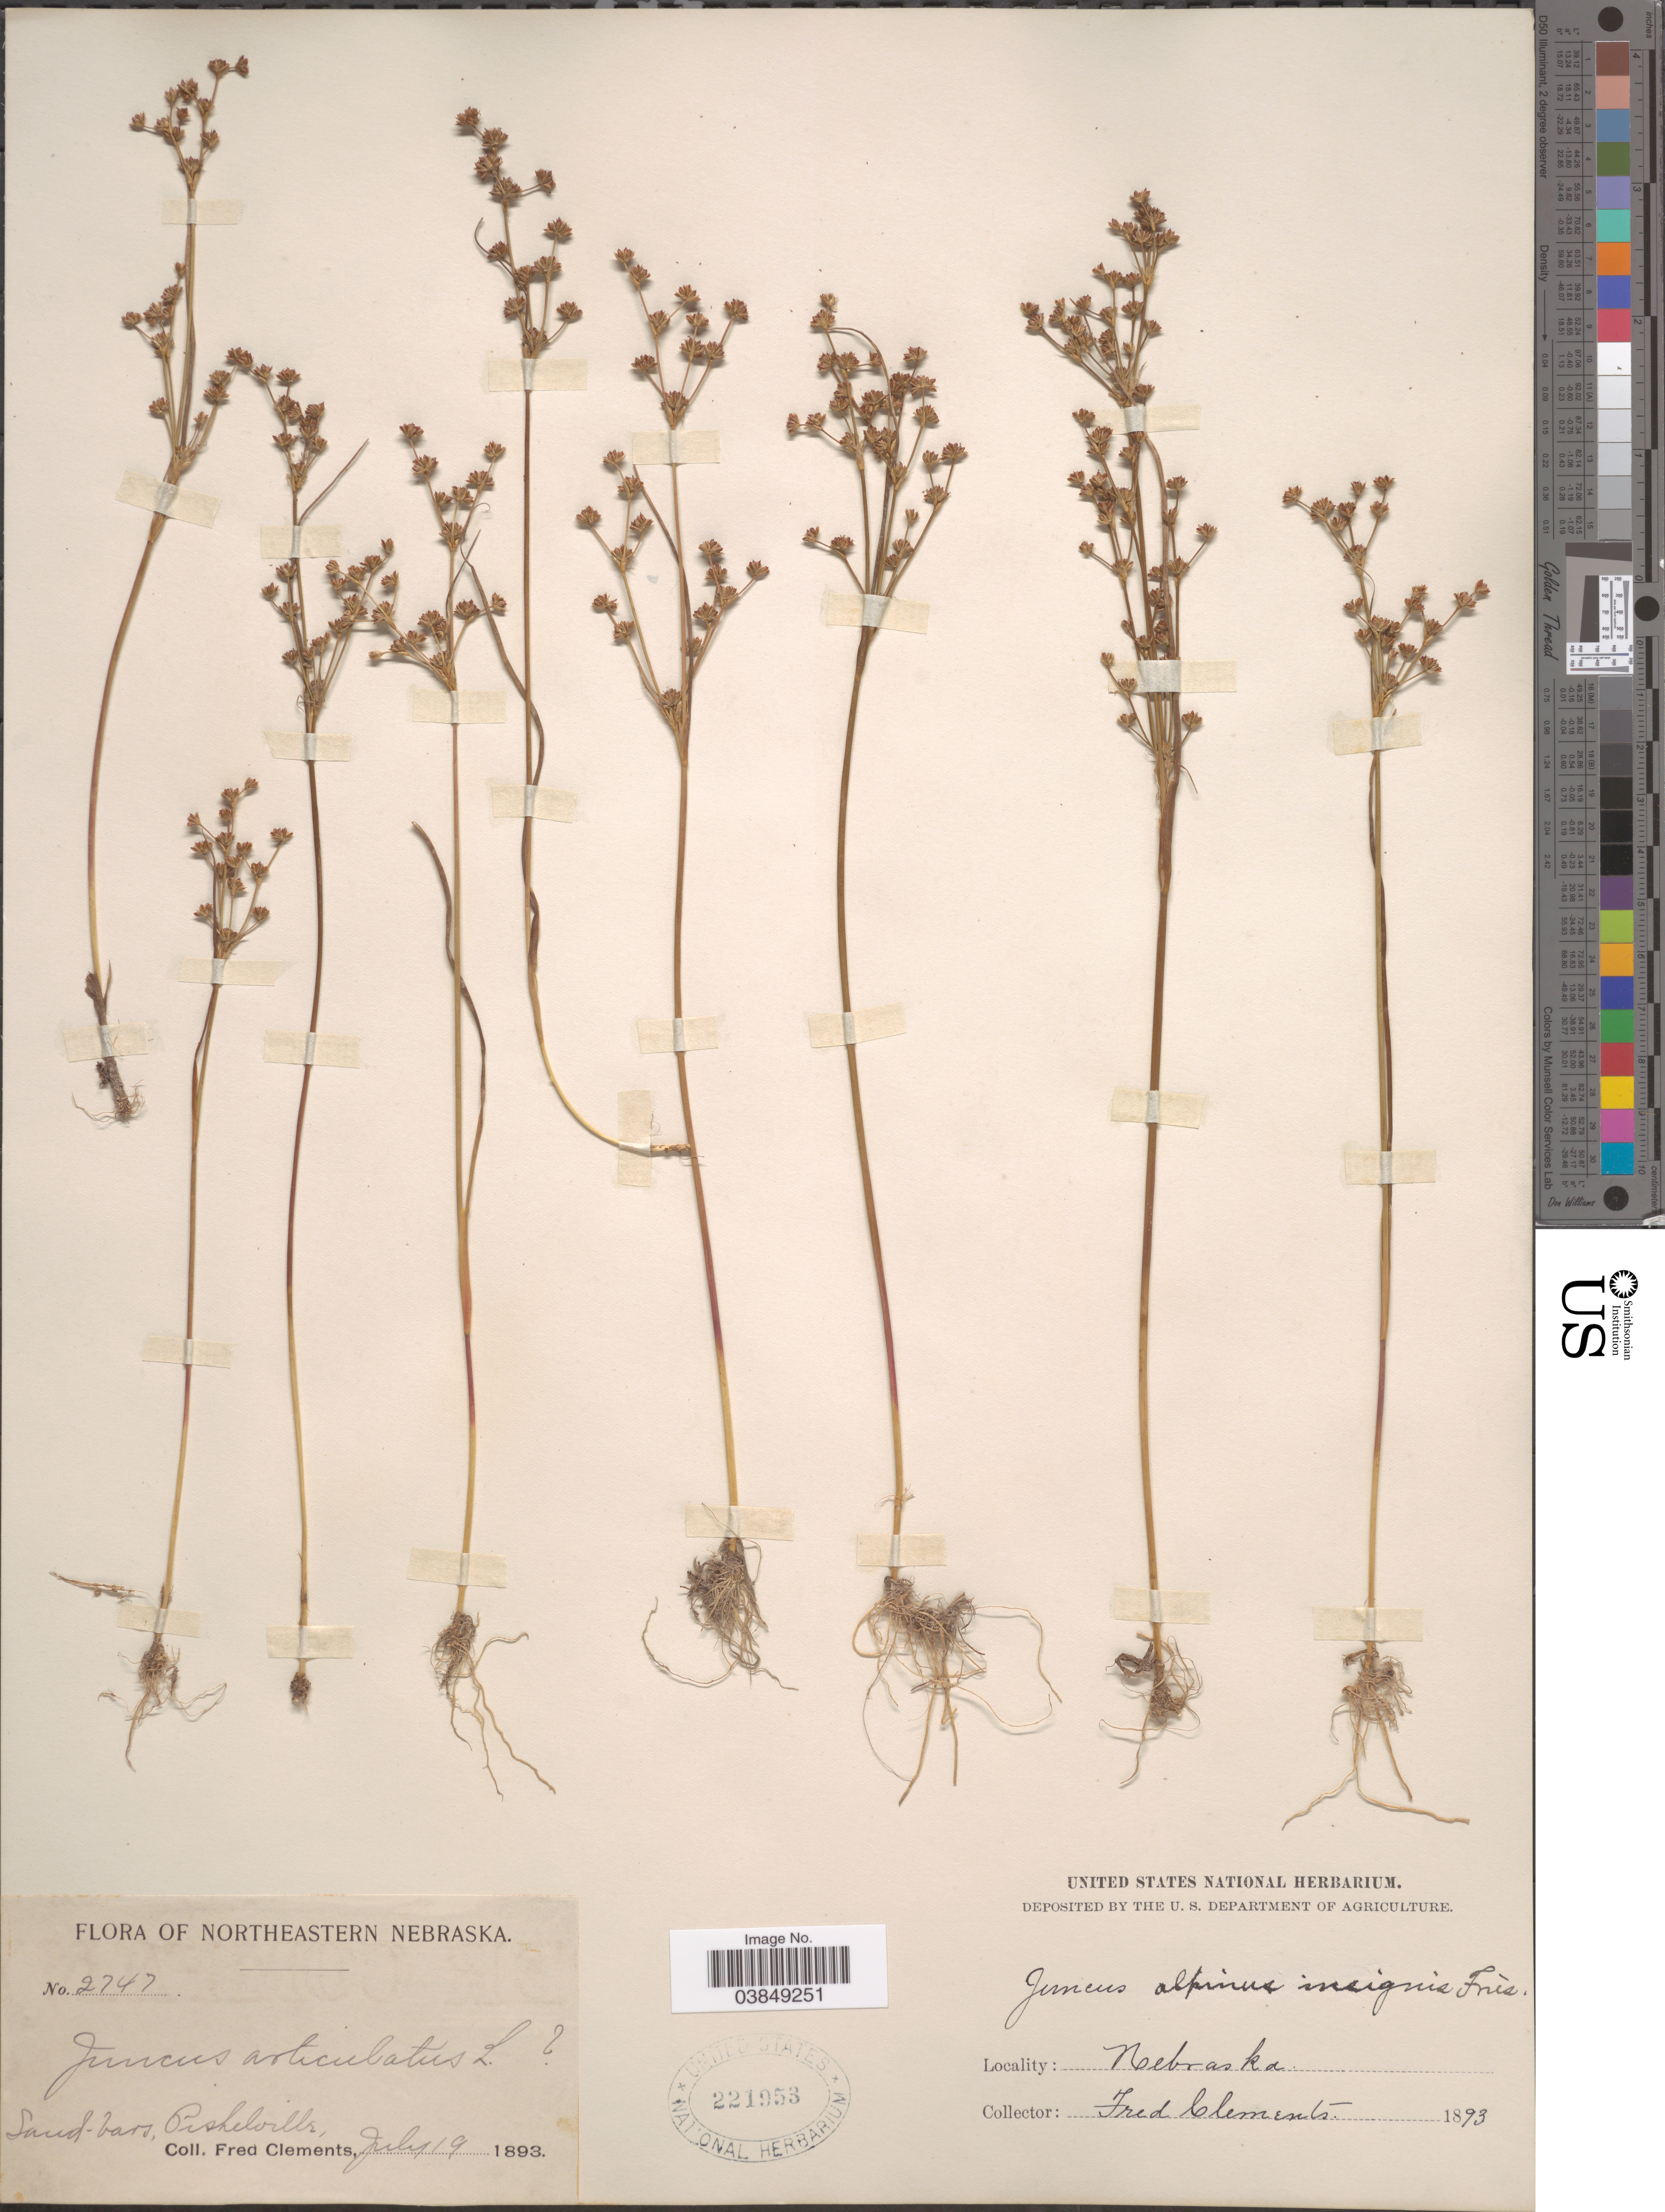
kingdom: Plantae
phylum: Tracheophyta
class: Liliopsida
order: Poales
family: Juncaceae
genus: Juncus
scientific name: Juncus rariflorus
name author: Hartm.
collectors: F. Clements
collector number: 2747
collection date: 1893-07-19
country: United States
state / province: Nebraska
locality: Northeastern Nebraska. Sand-bars, Pishelville.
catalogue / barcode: US 221953